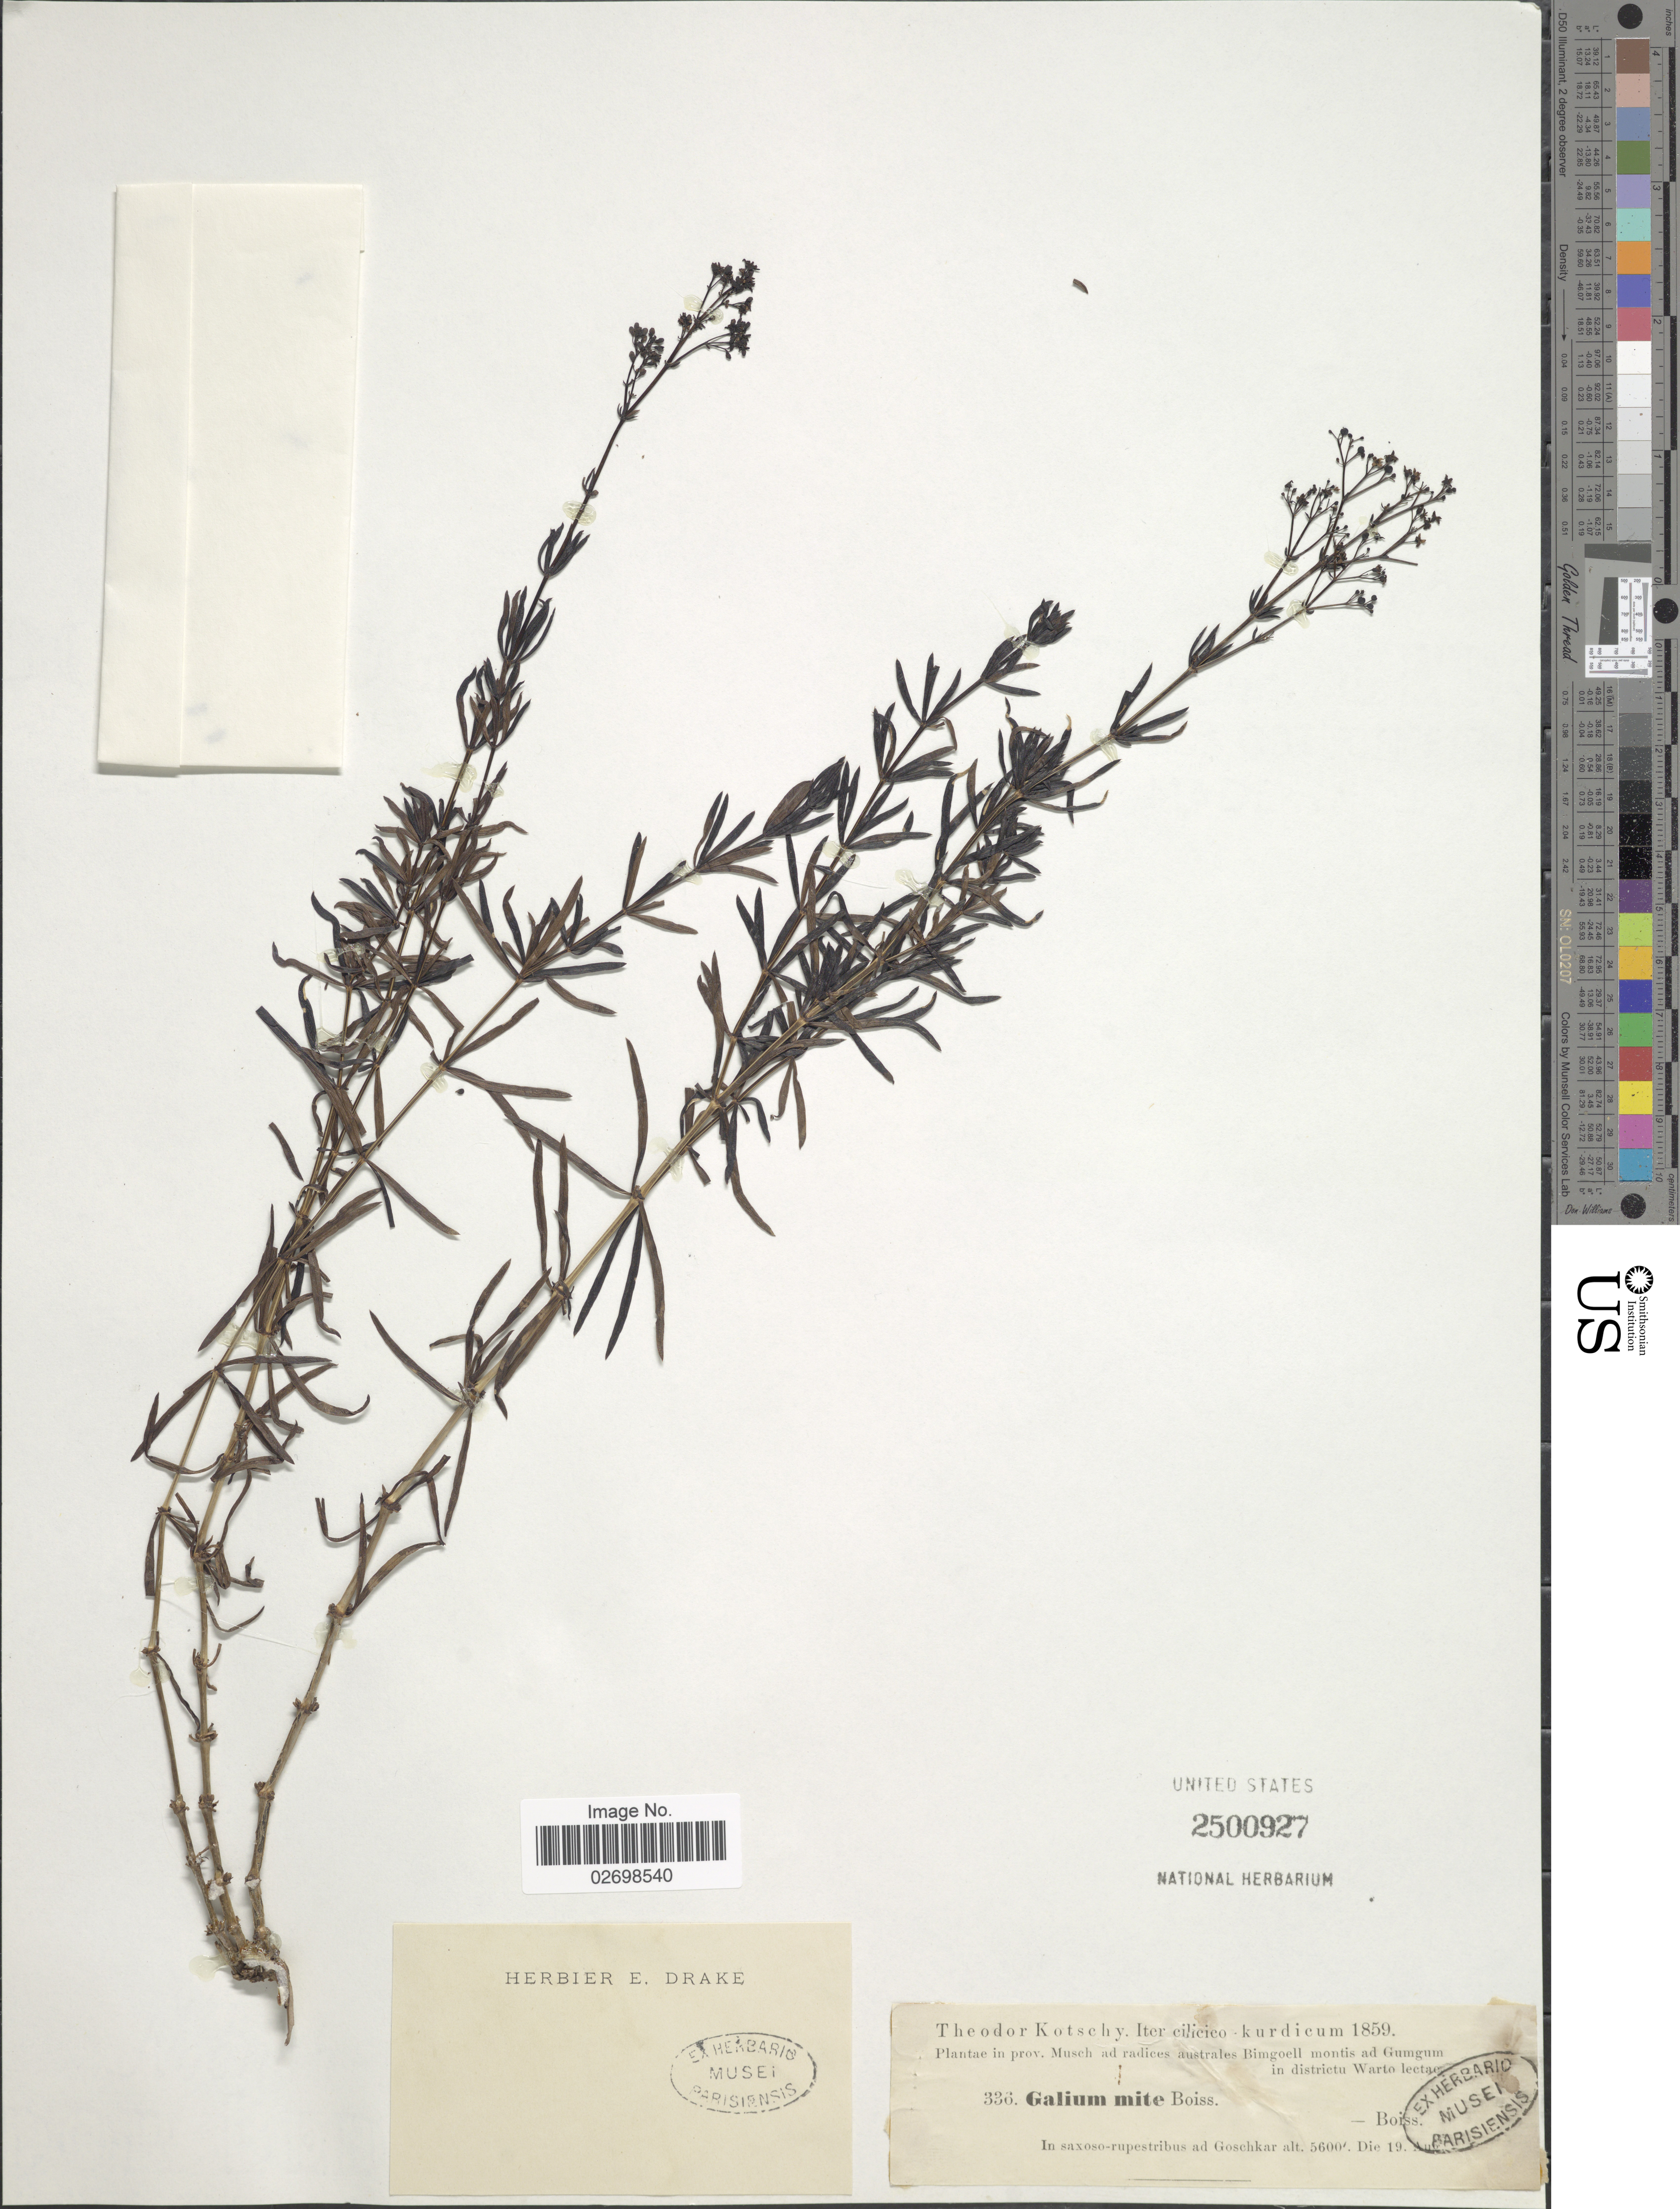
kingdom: Plantae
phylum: Tracheophyta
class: Magnoliopsida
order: Gentianales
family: Rubiaceae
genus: Galium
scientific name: Galium mite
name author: Boiss. & Hohen.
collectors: K. G. Kotschy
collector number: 336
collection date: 1859-08-19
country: Turkey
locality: Cilicico, in prov. Musch ad radices australes Bimgoell montis ad Gumgum in districtu Warto lectae, in saxoso-rupestribus ad Goschkar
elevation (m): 1707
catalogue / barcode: US 2500927